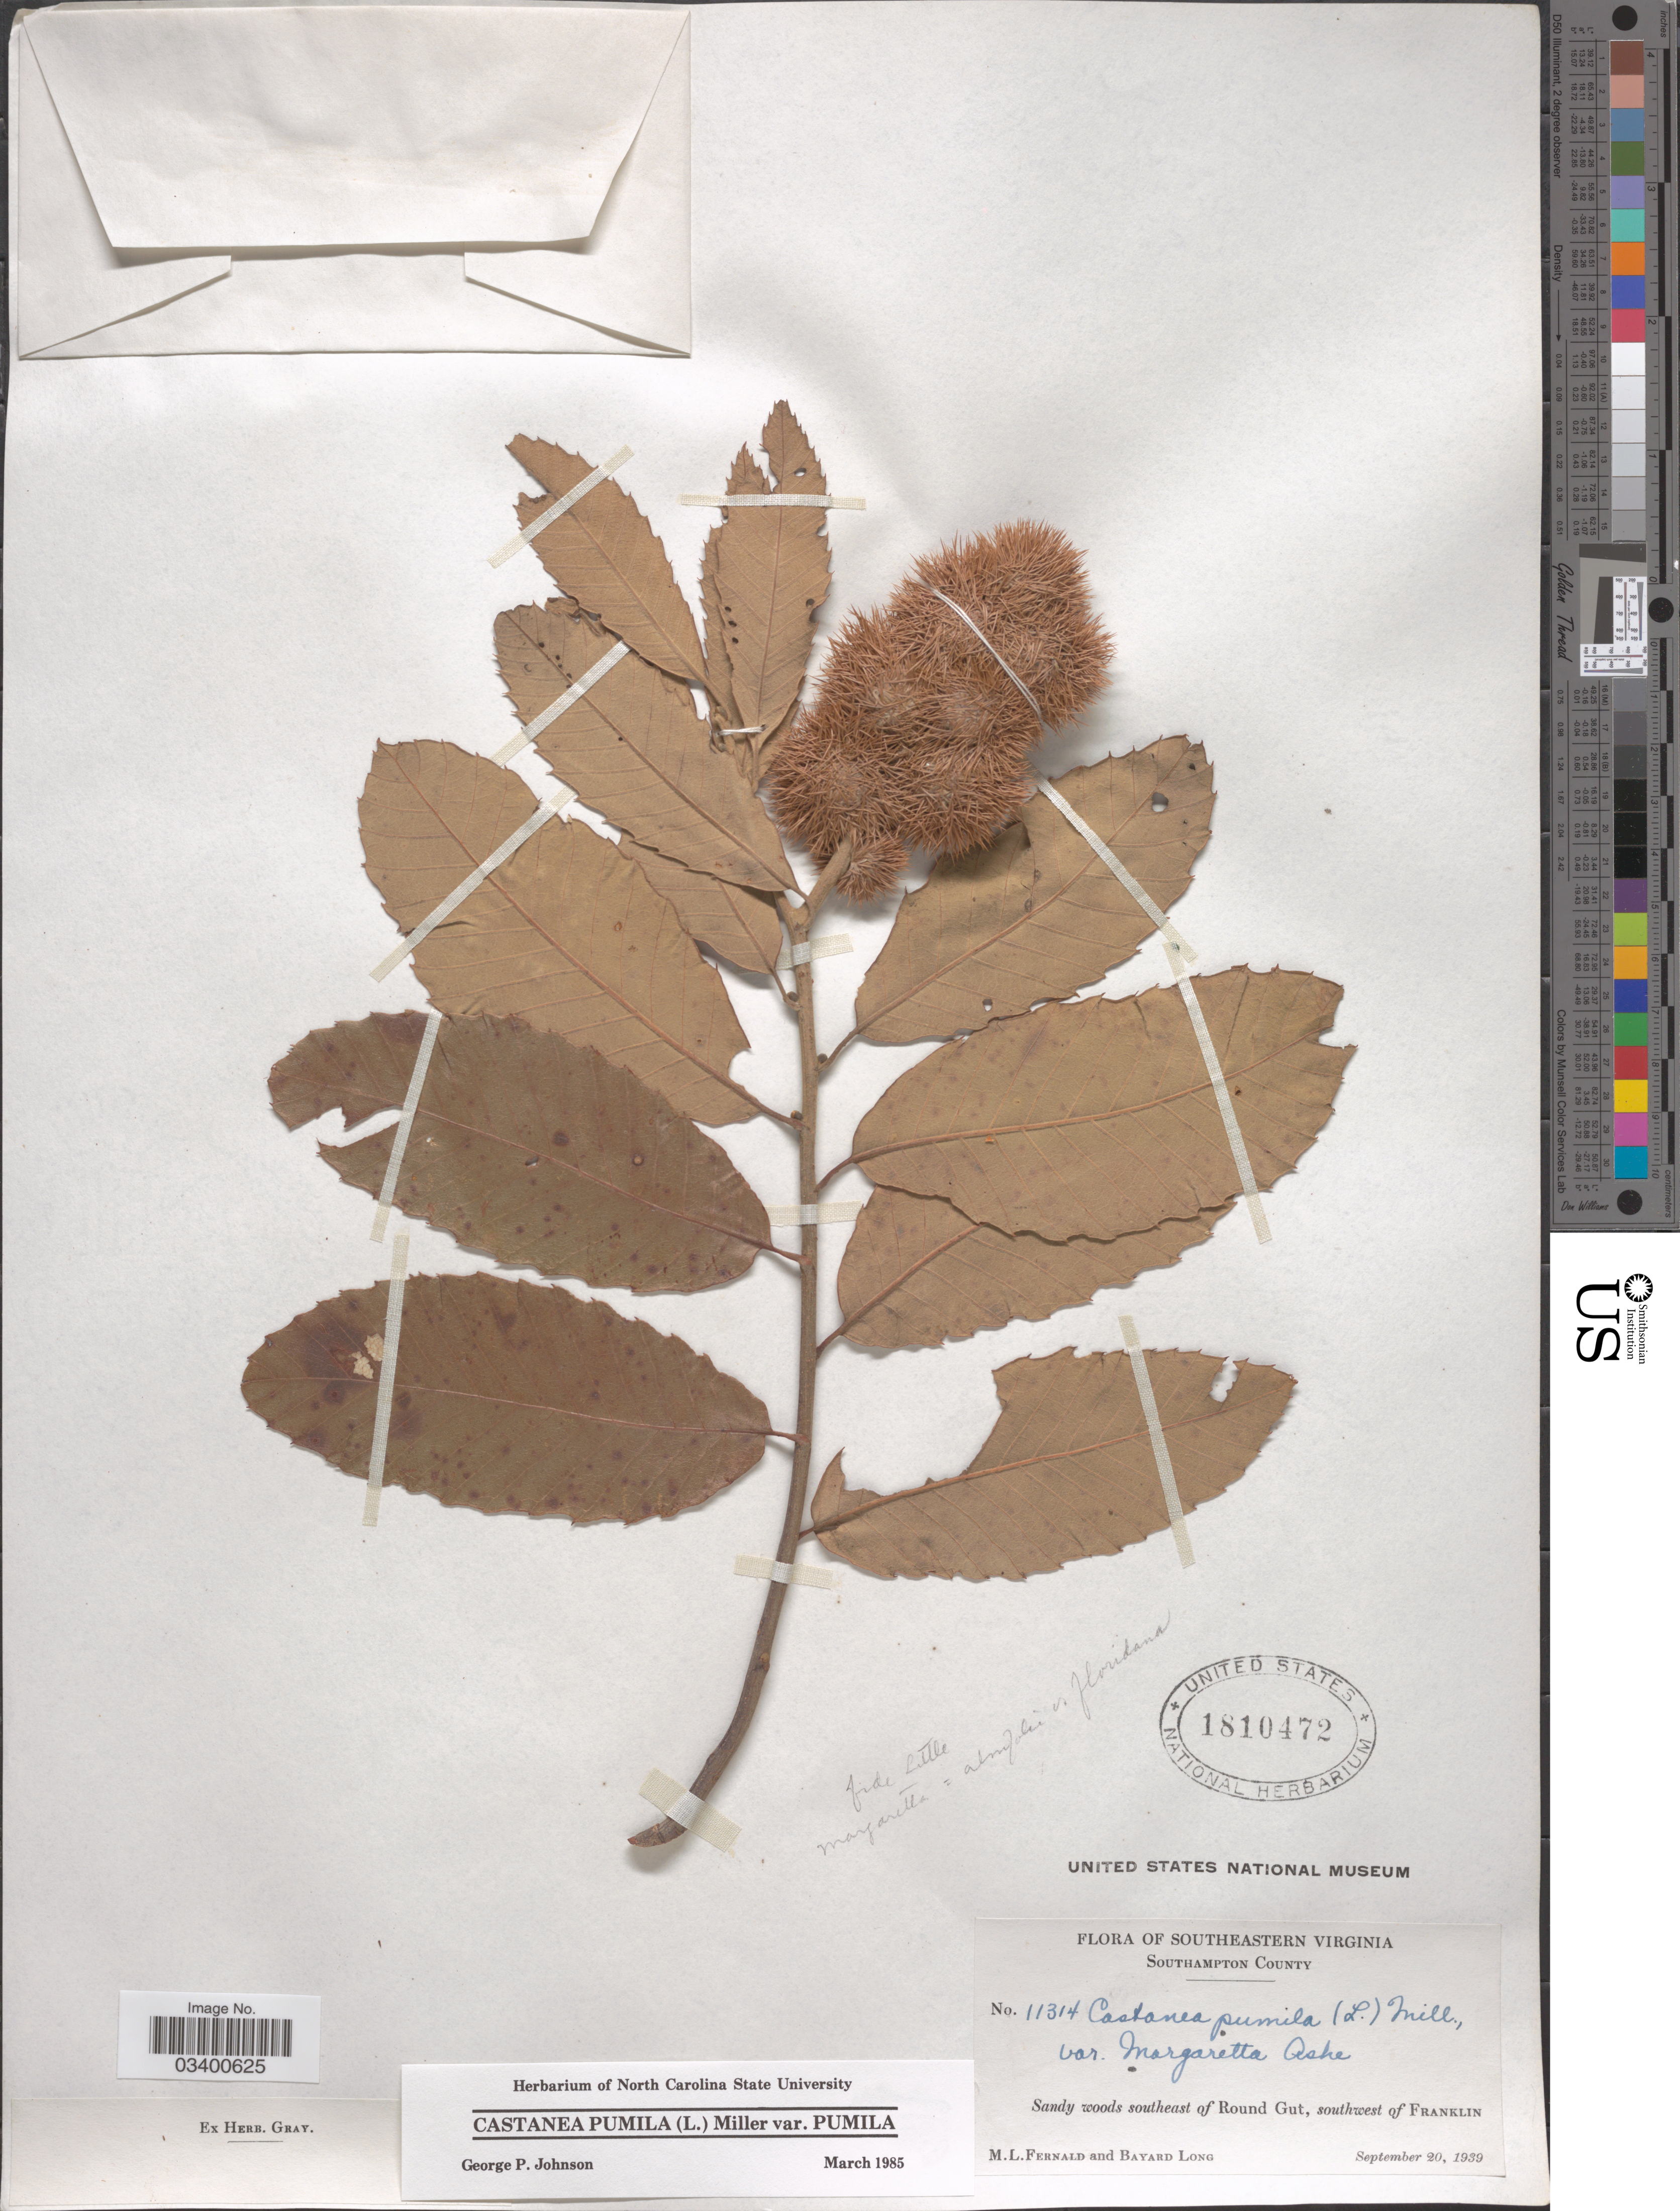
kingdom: Plantae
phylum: Tracheophyta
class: Magnoliopsida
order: Fagales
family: Fagaceae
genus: Castanea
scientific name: Castanea pumila var. pumila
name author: (L.) Mill.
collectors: M. L. Fernald & B. Long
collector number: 11314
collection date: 1939-09-20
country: United States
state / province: Virginia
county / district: Southampton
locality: Southeastern Virginia. Southampton County. Southeast of Round Gut, southwest of Franklin.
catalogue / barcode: US 1810472